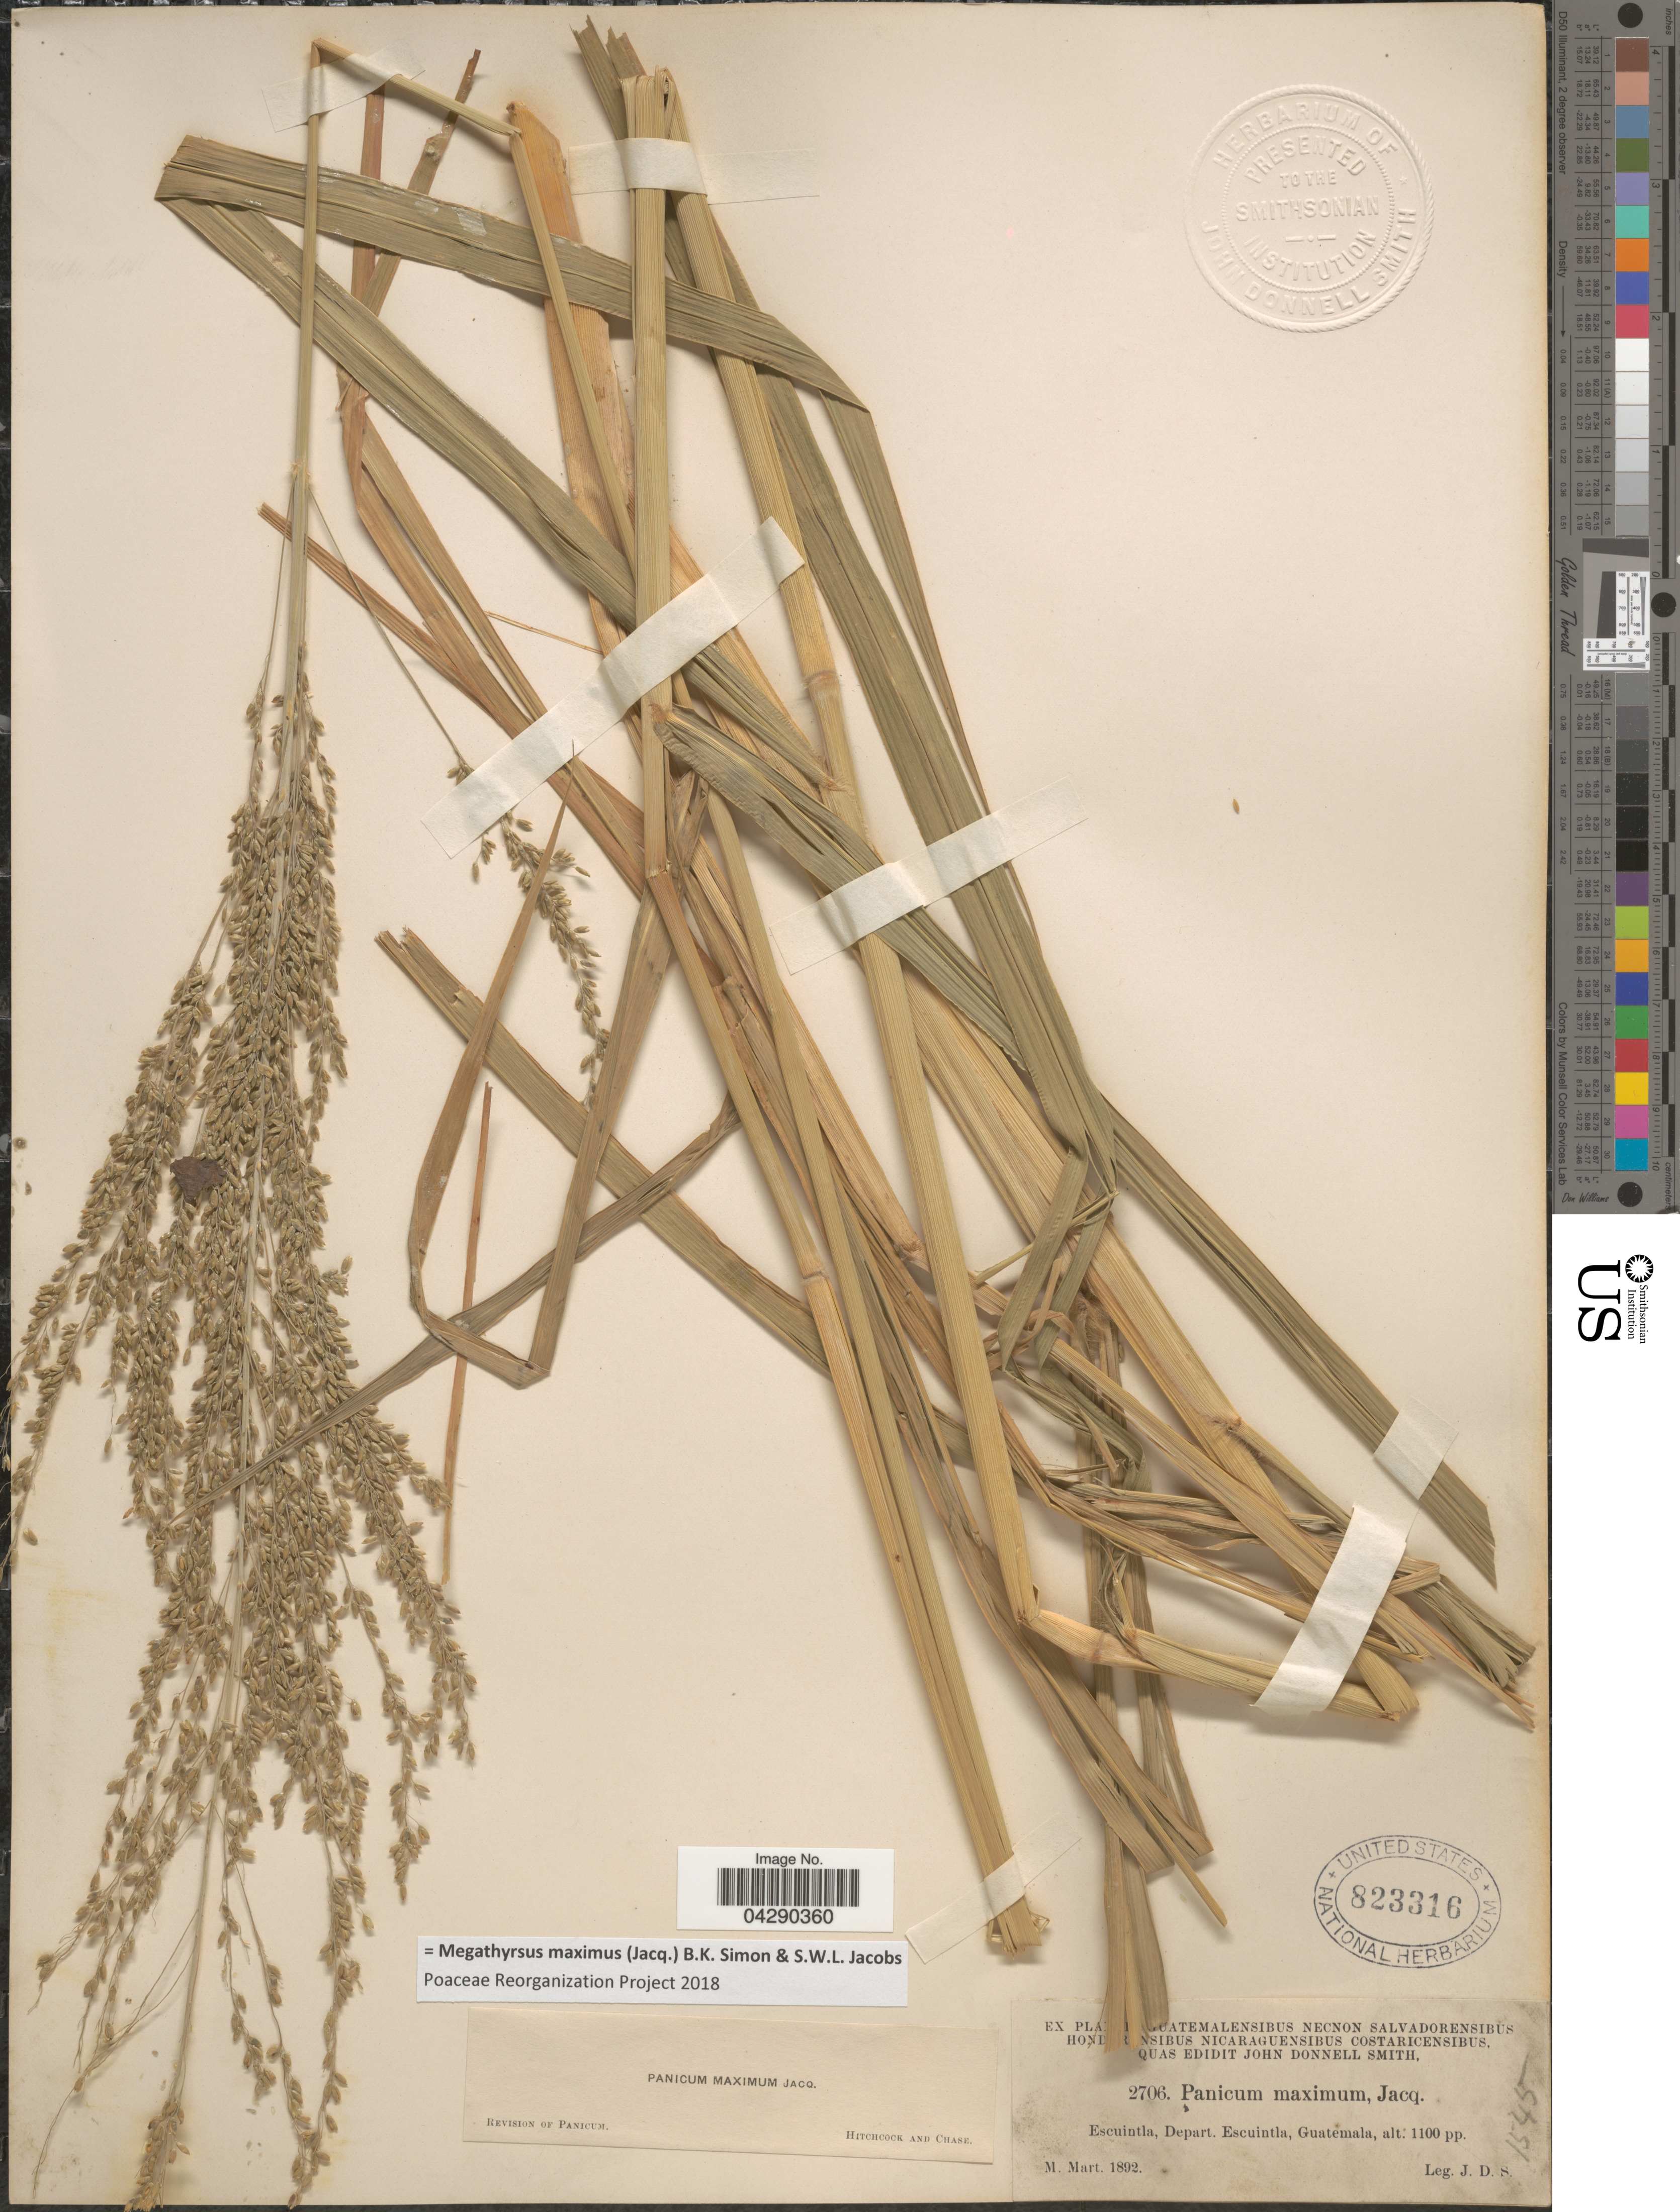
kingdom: Plantae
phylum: Tracheophyta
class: Liliopsida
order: Poales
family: Poaceae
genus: Megathyrsus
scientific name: Megathyrsus maximus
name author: (Jacq.) B.K. Simon & S.W.L. Jacobs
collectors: J. Donnell Smith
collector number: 2706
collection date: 1892-03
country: Guatemala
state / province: Escuintla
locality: Escuintla, Depart. Escuintla.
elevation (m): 335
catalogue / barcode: US 823316